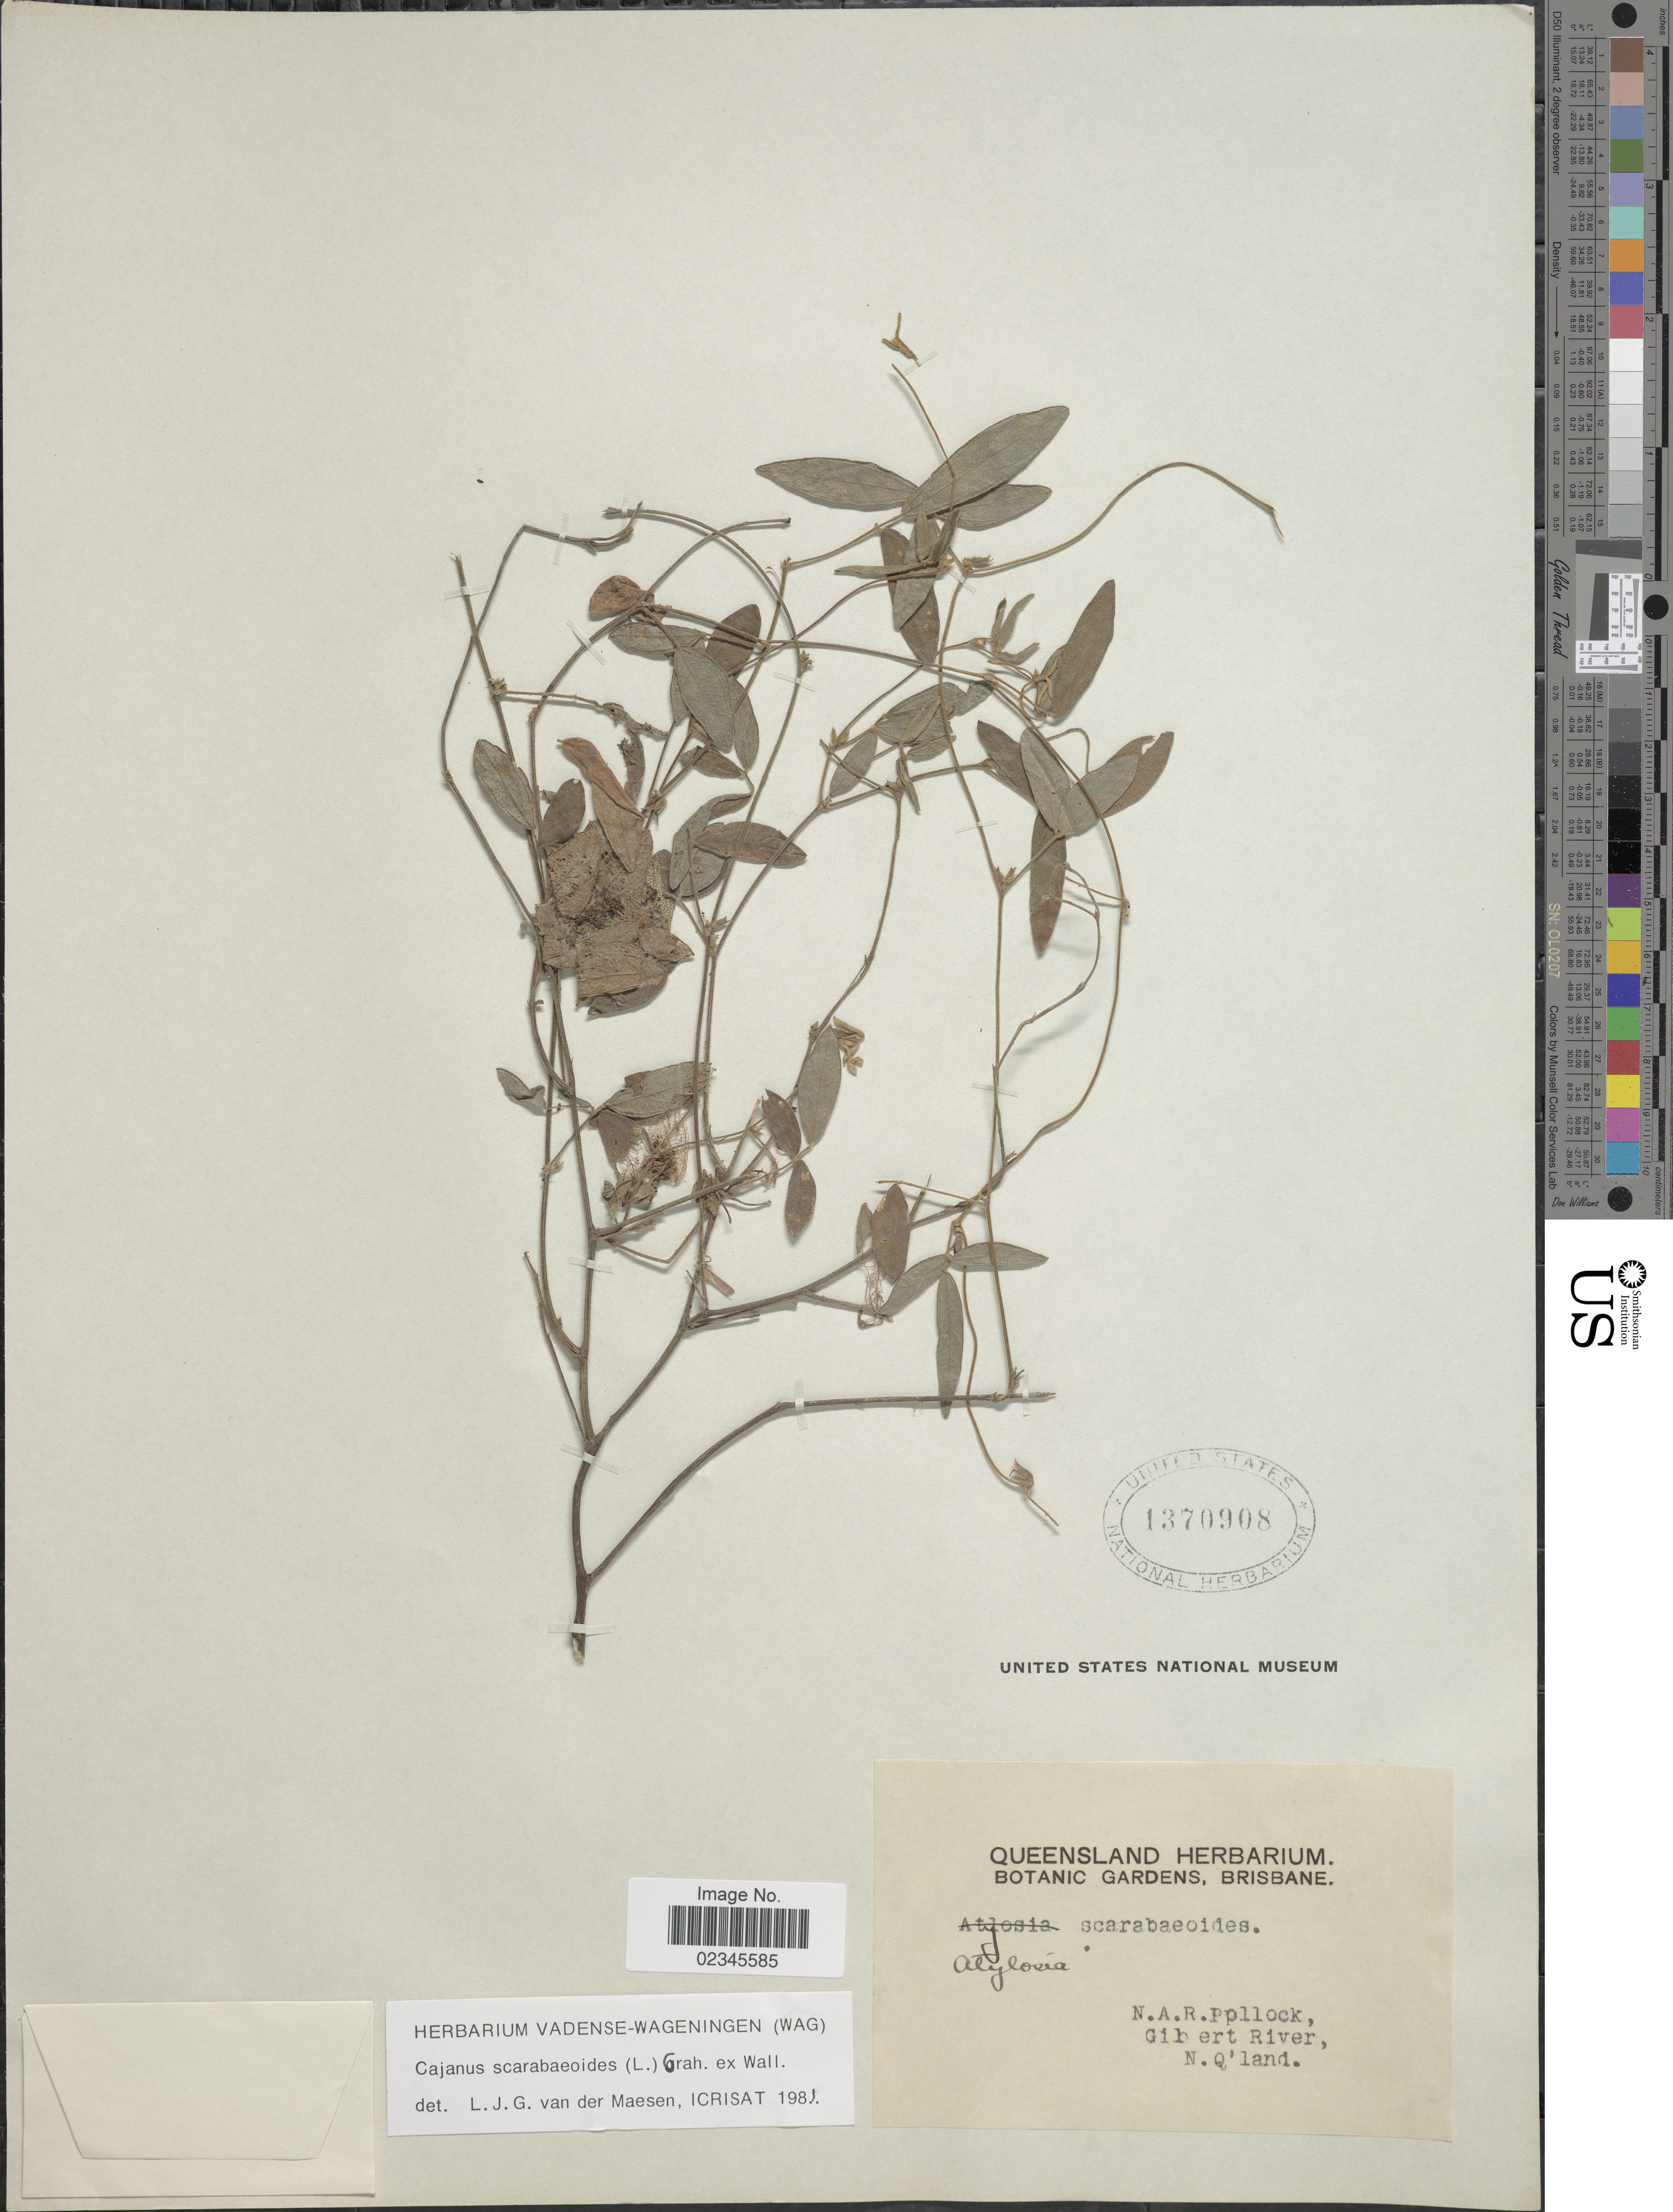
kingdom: Plantae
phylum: Tracheophyta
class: Magnoliopsida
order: Fabales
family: Fabaceae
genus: Cajanus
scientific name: Cajanus scarabaeoides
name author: (L.) Thou. ex Graham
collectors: N. Pollock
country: Australia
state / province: Queensland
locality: Gibert River, N. Q'land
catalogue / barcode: US 1370908